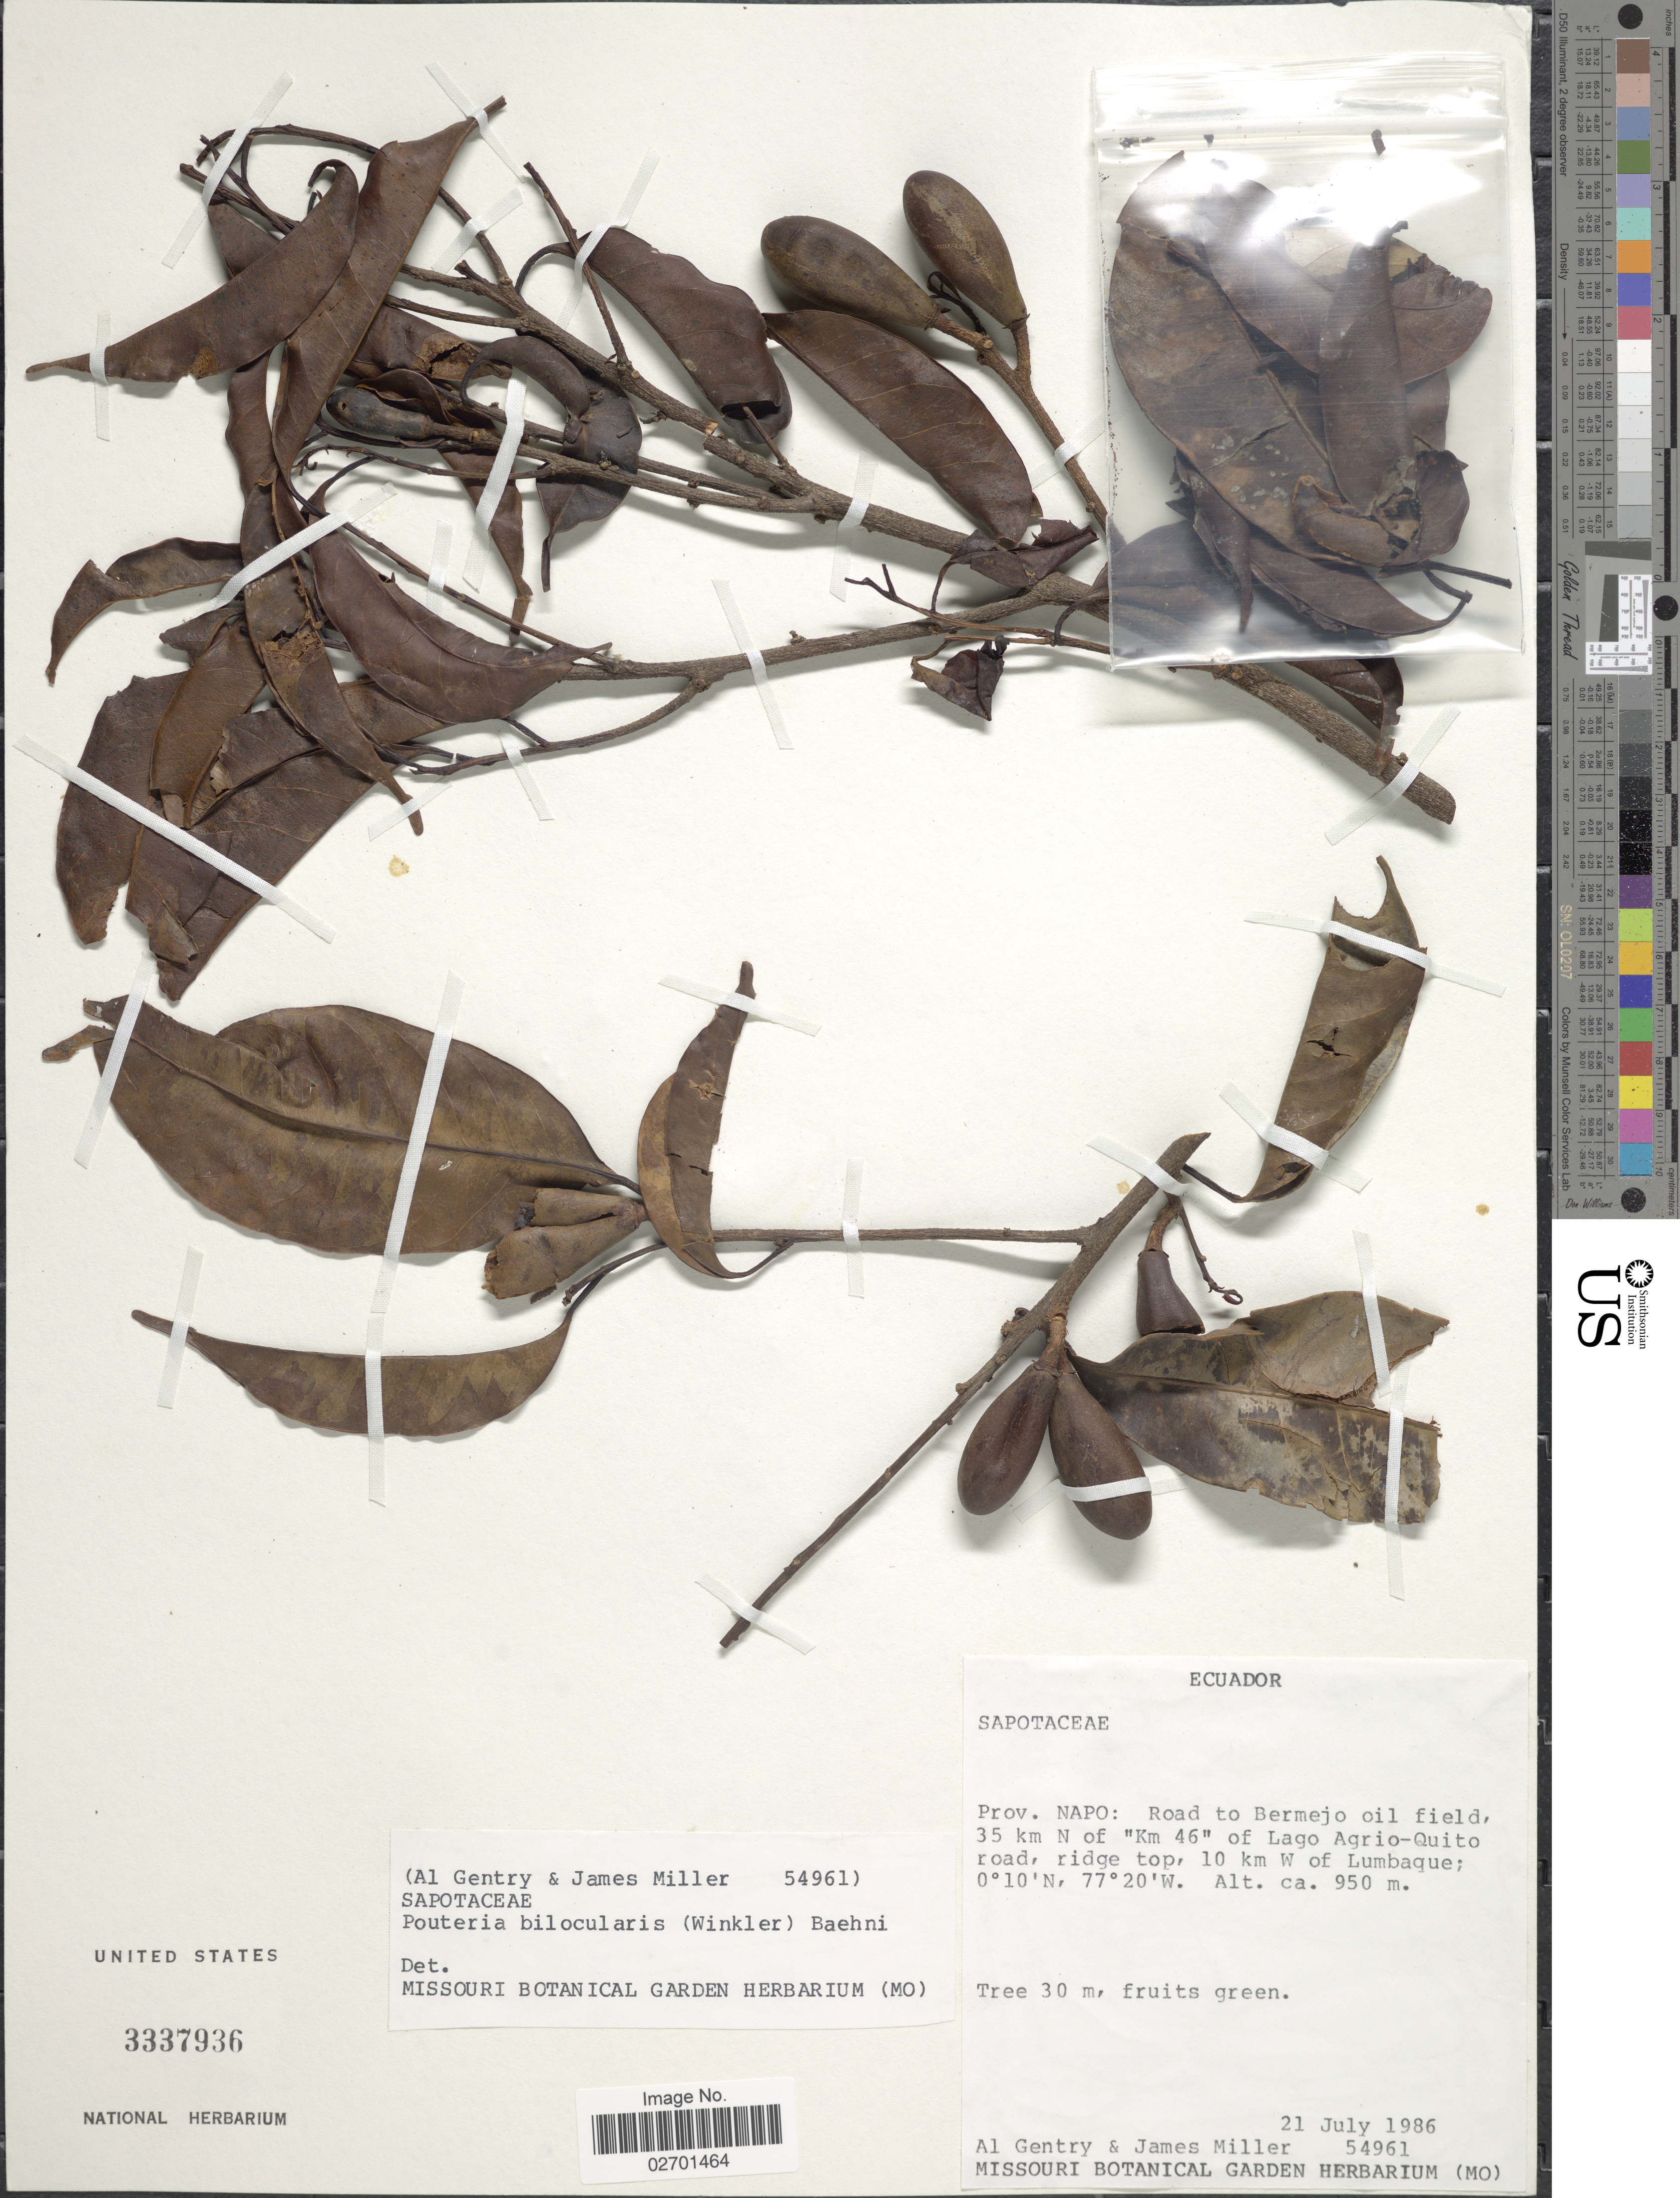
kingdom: Plantae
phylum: Tracheophyta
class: Magnoliopsida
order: Ericales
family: Sapotaceae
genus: Pouteria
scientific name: Pouteria bilocularis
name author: (H.J.P. Winkl.) Baehni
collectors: A. H. Gentry & J. S. Miller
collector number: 54961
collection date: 1986-07-21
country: Ecuador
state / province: Napo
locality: Road to Bermejo oil field, 35 km N of "Km 46"of Lago Agrio-Quito road, ridge top, 10 km W of Lumbaque.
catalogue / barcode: US 3337936